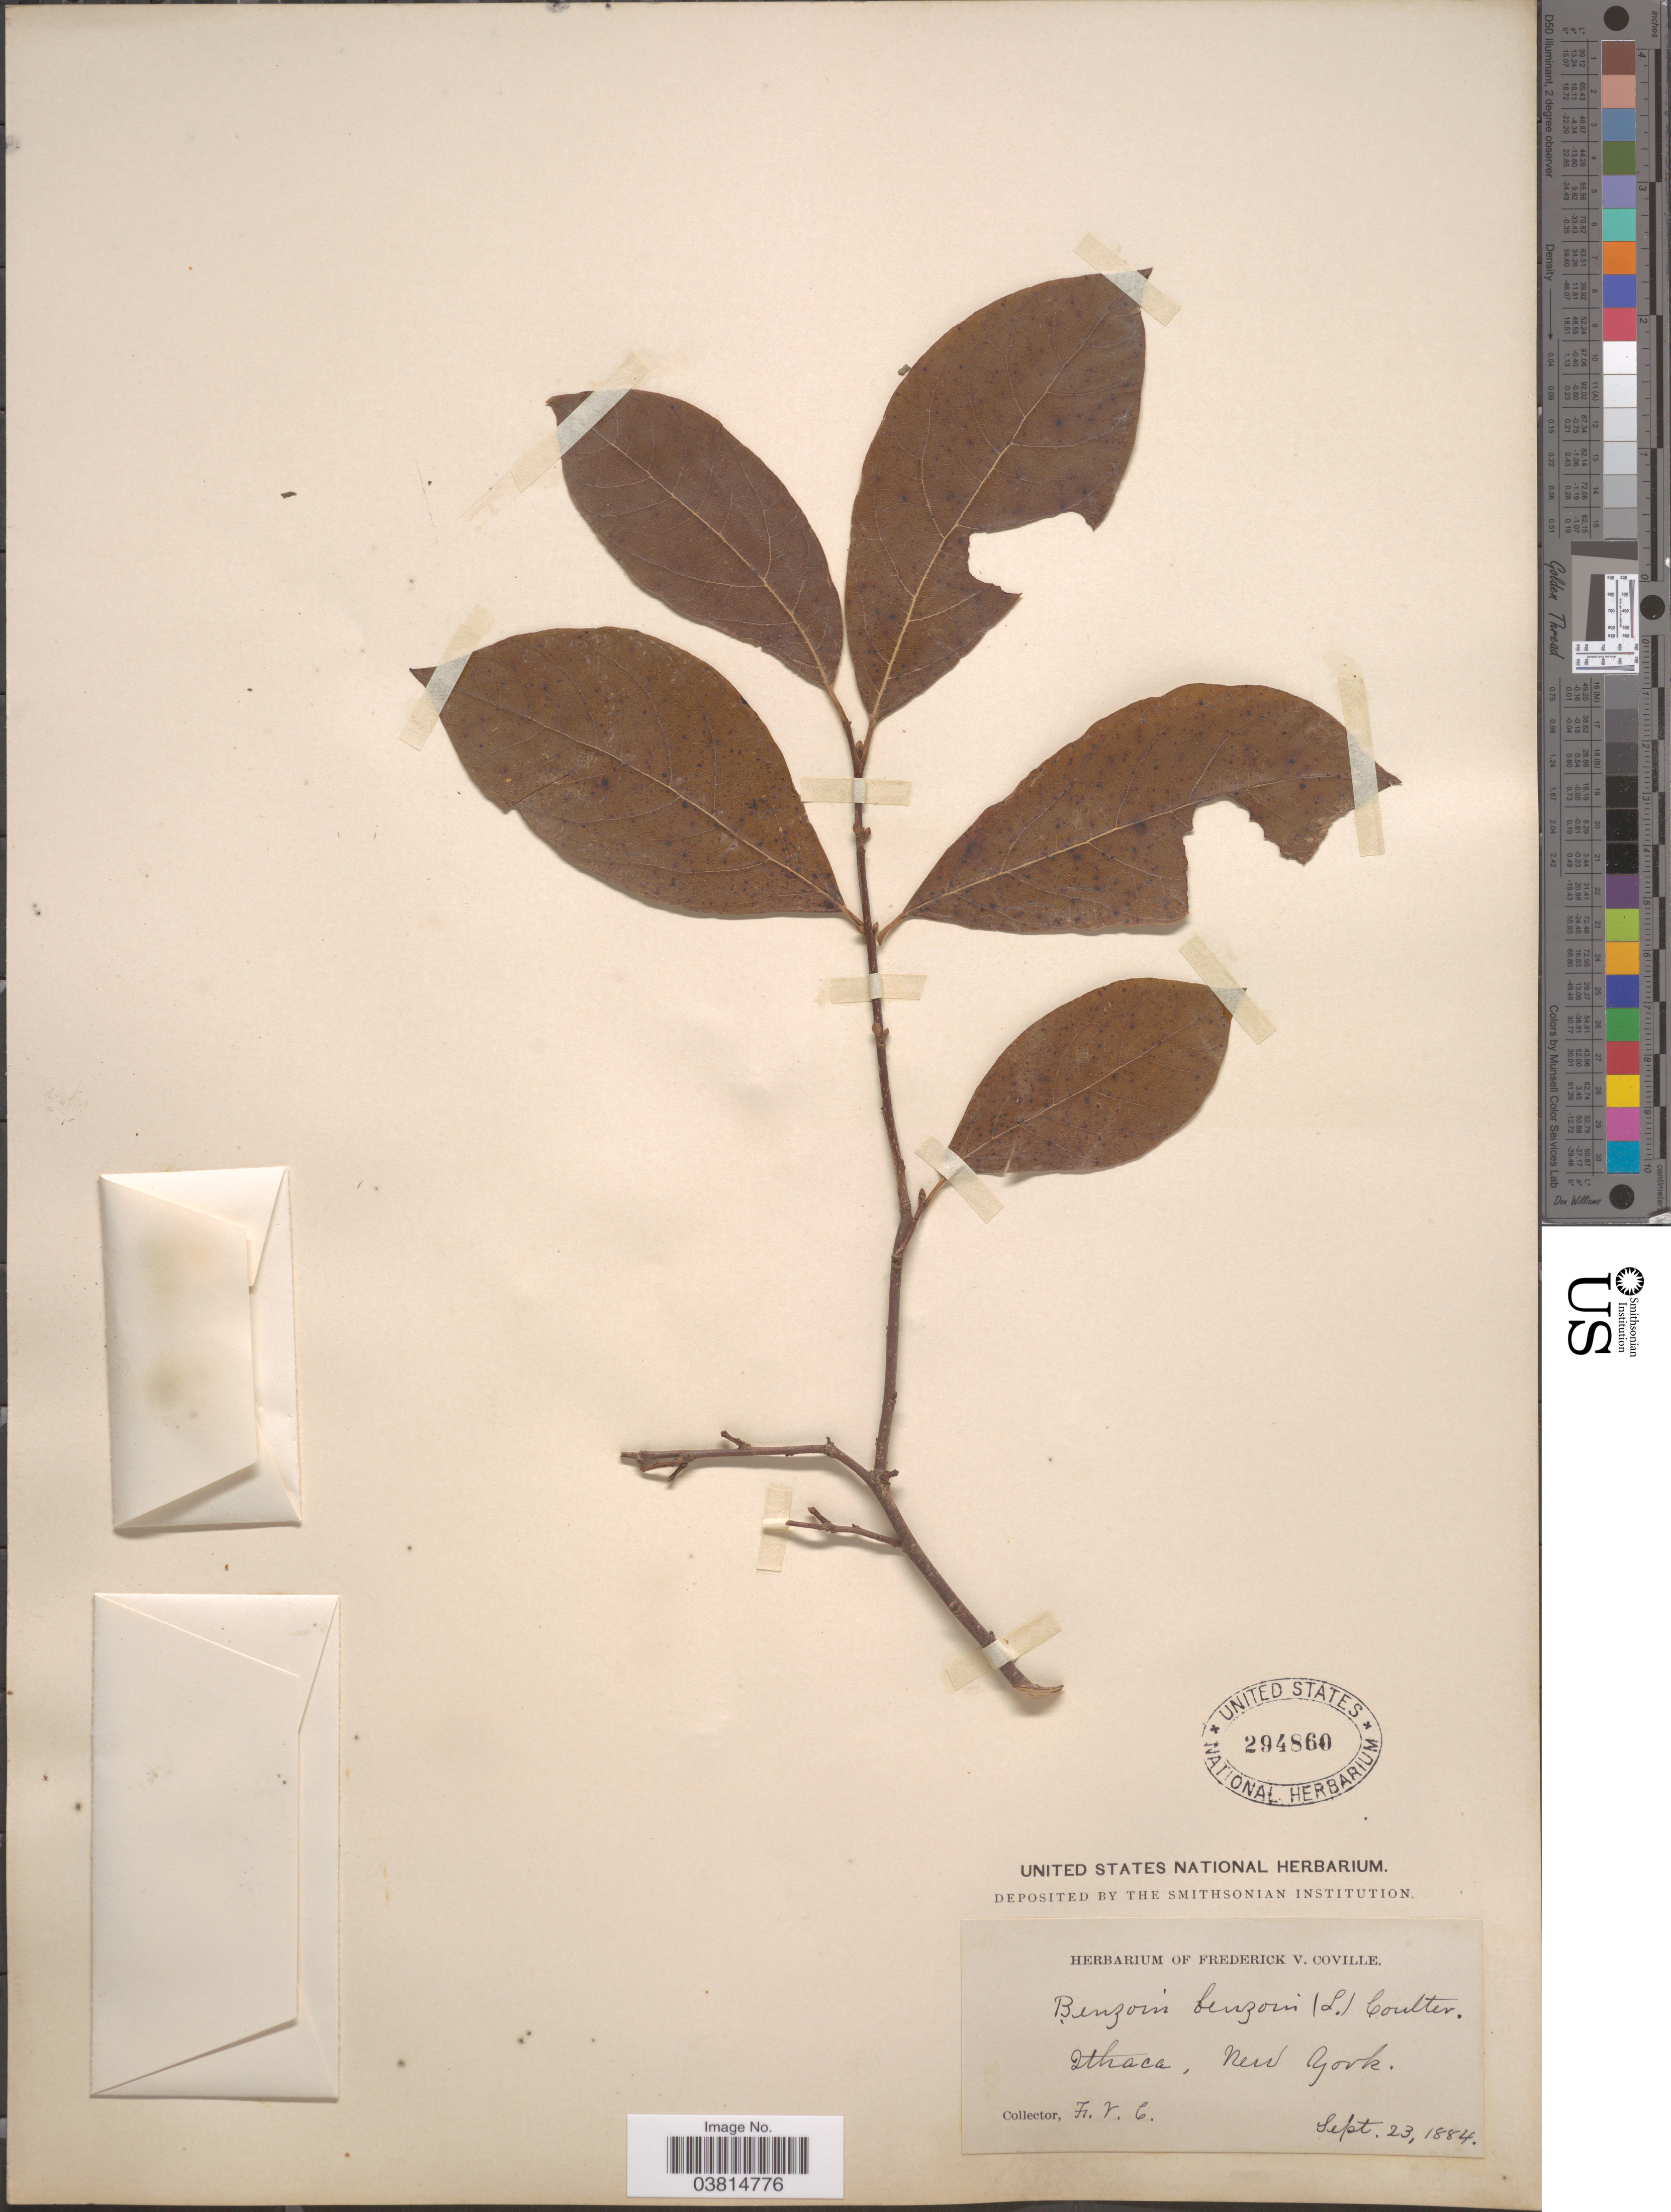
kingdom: Plantae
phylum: Tracheophyta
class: Magnoliopsida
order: Laurales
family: Lauraceae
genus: Lindera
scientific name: Lindera benzoin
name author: (L.) Blume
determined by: Strong, Mark T., (BOT), Smithsonian Institution - National Museum of Natural History (UNITED STATES)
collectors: F. V. Coville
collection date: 1884-09-23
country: United States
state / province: New York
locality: Ithaca.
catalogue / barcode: US 294860